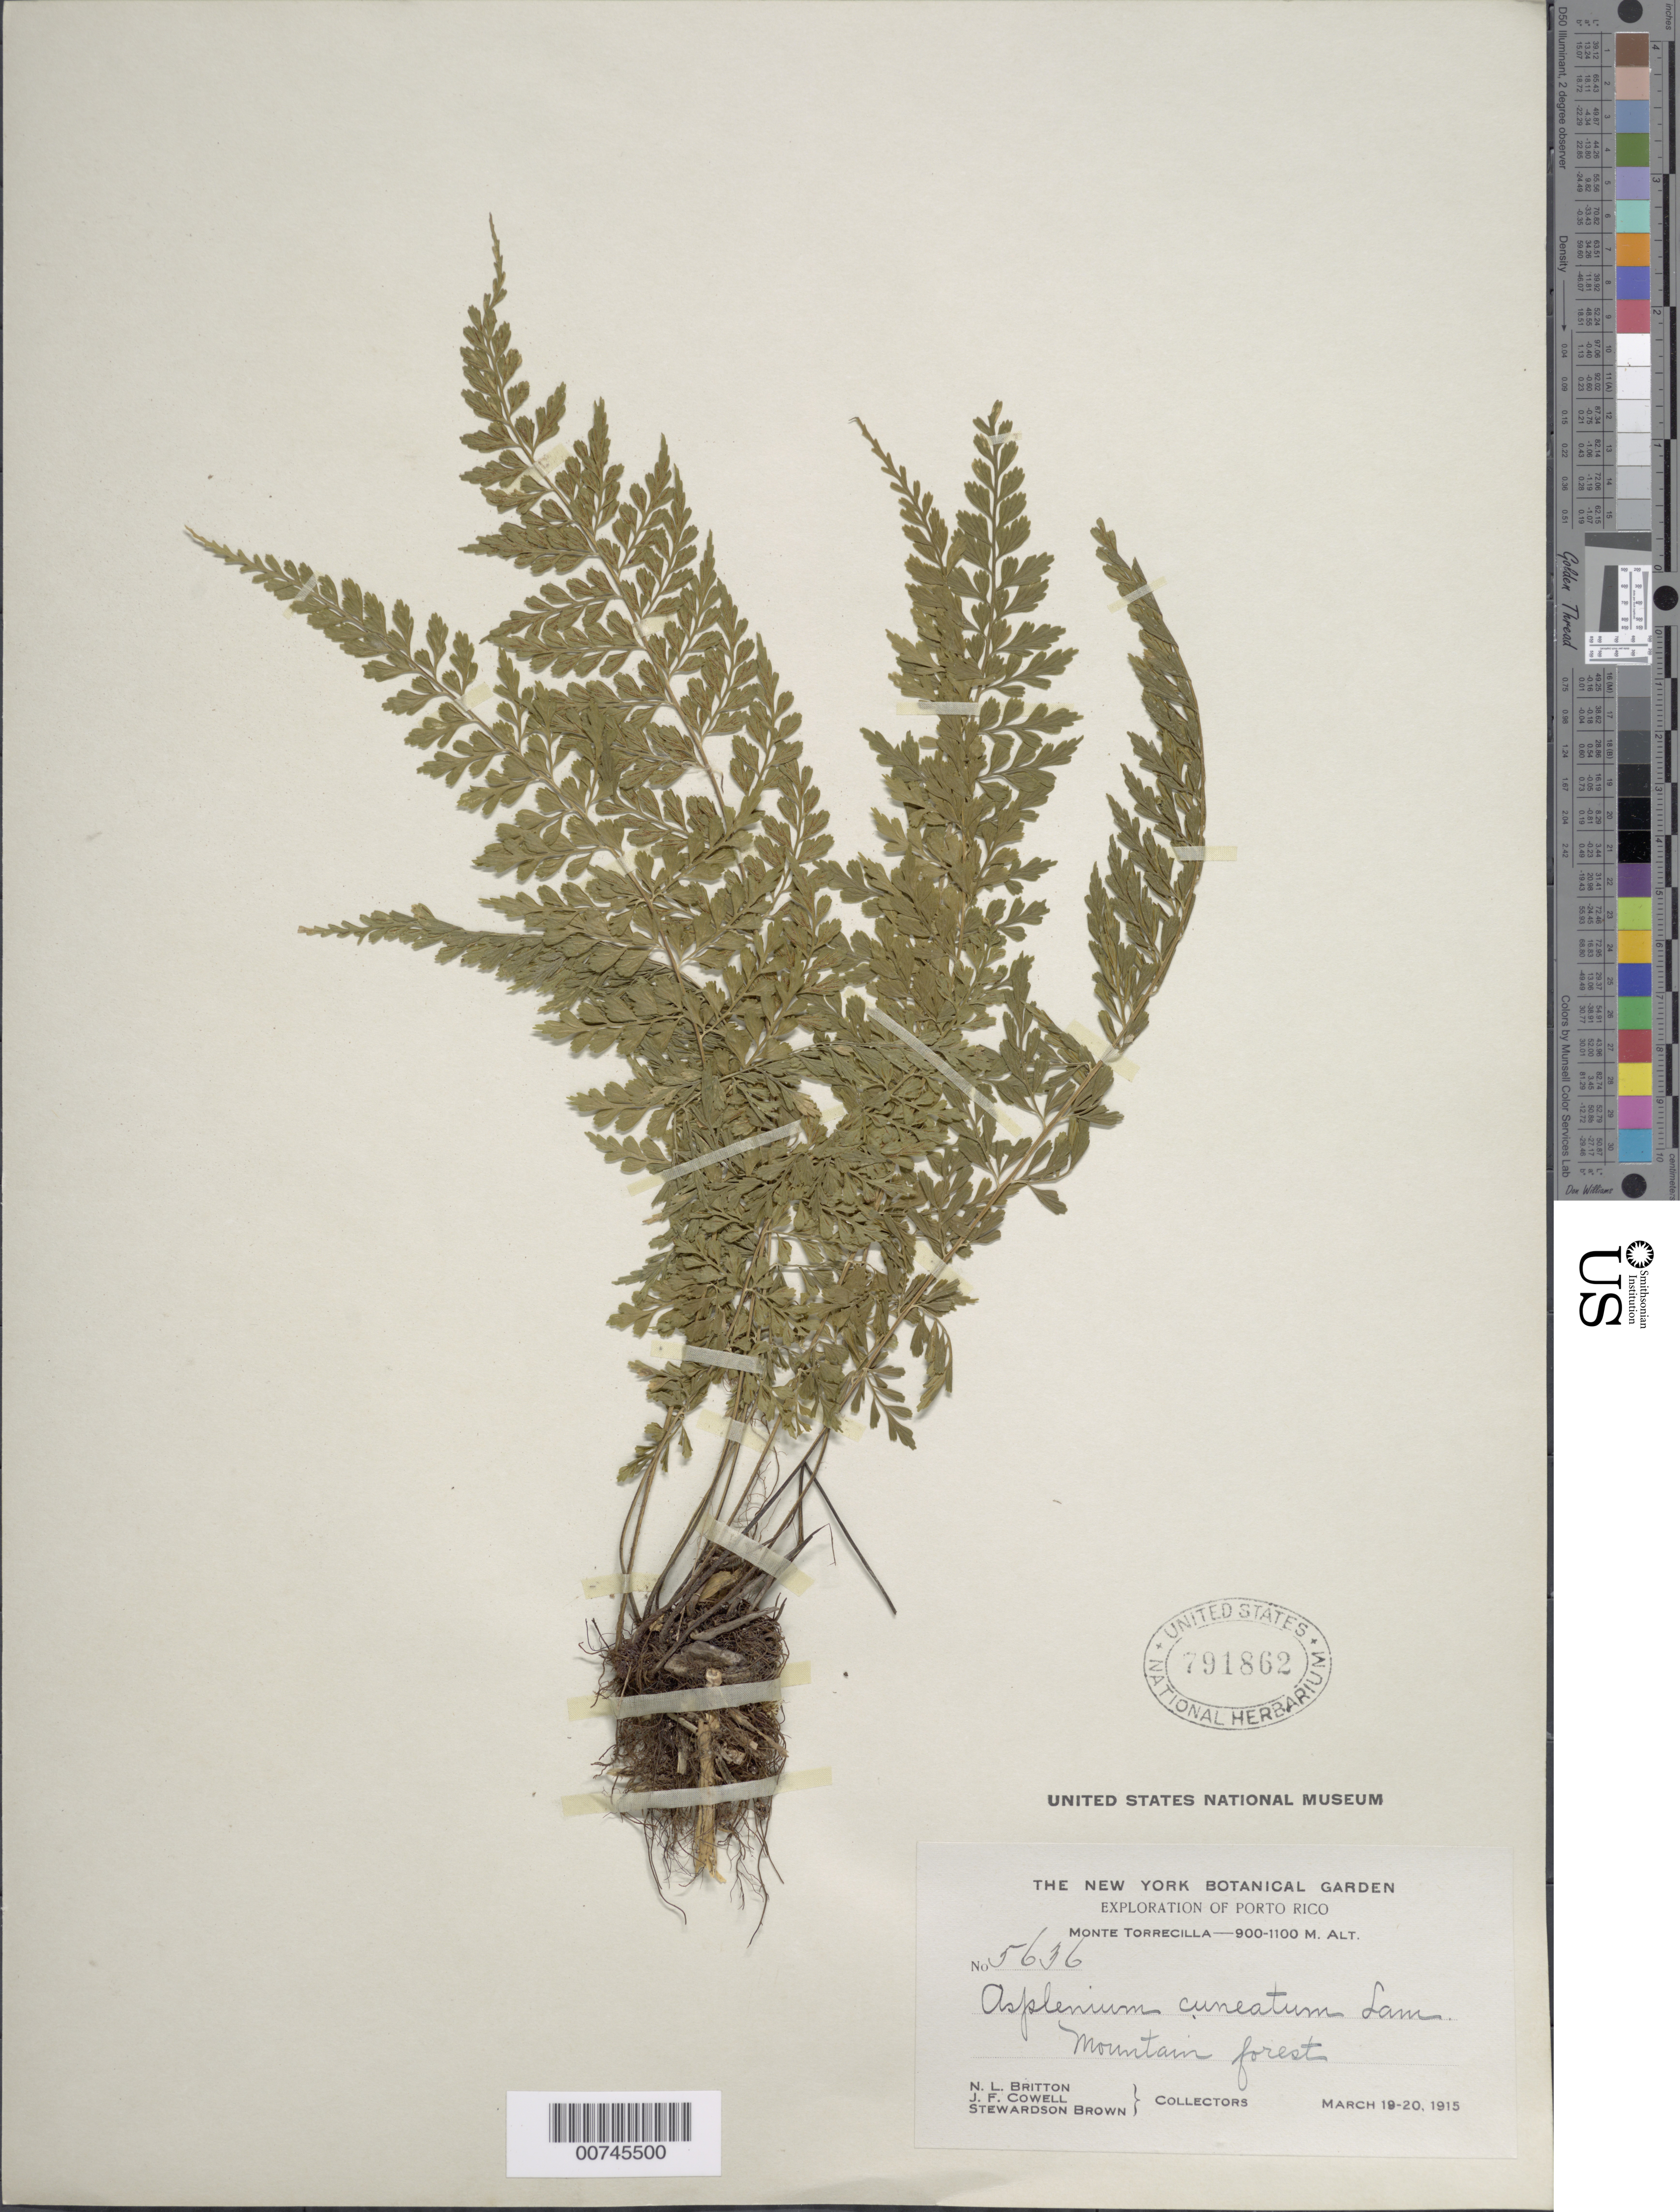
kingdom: Plantae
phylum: Tracheophyta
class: Polypodiopsida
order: Polypodiales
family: Aspleniaceae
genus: Asplenium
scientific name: Asplenium cuneatum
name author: Lam.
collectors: N. Britton, J. F. Cowell & S. Brown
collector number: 5636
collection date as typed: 19 Mar 1915 to 20 Mar 1915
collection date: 1915-03-19/1915-03-20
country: Puerto Rico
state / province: Barranquitas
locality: Monte Torrecilla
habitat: Mountain forest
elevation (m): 900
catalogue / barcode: US 791862